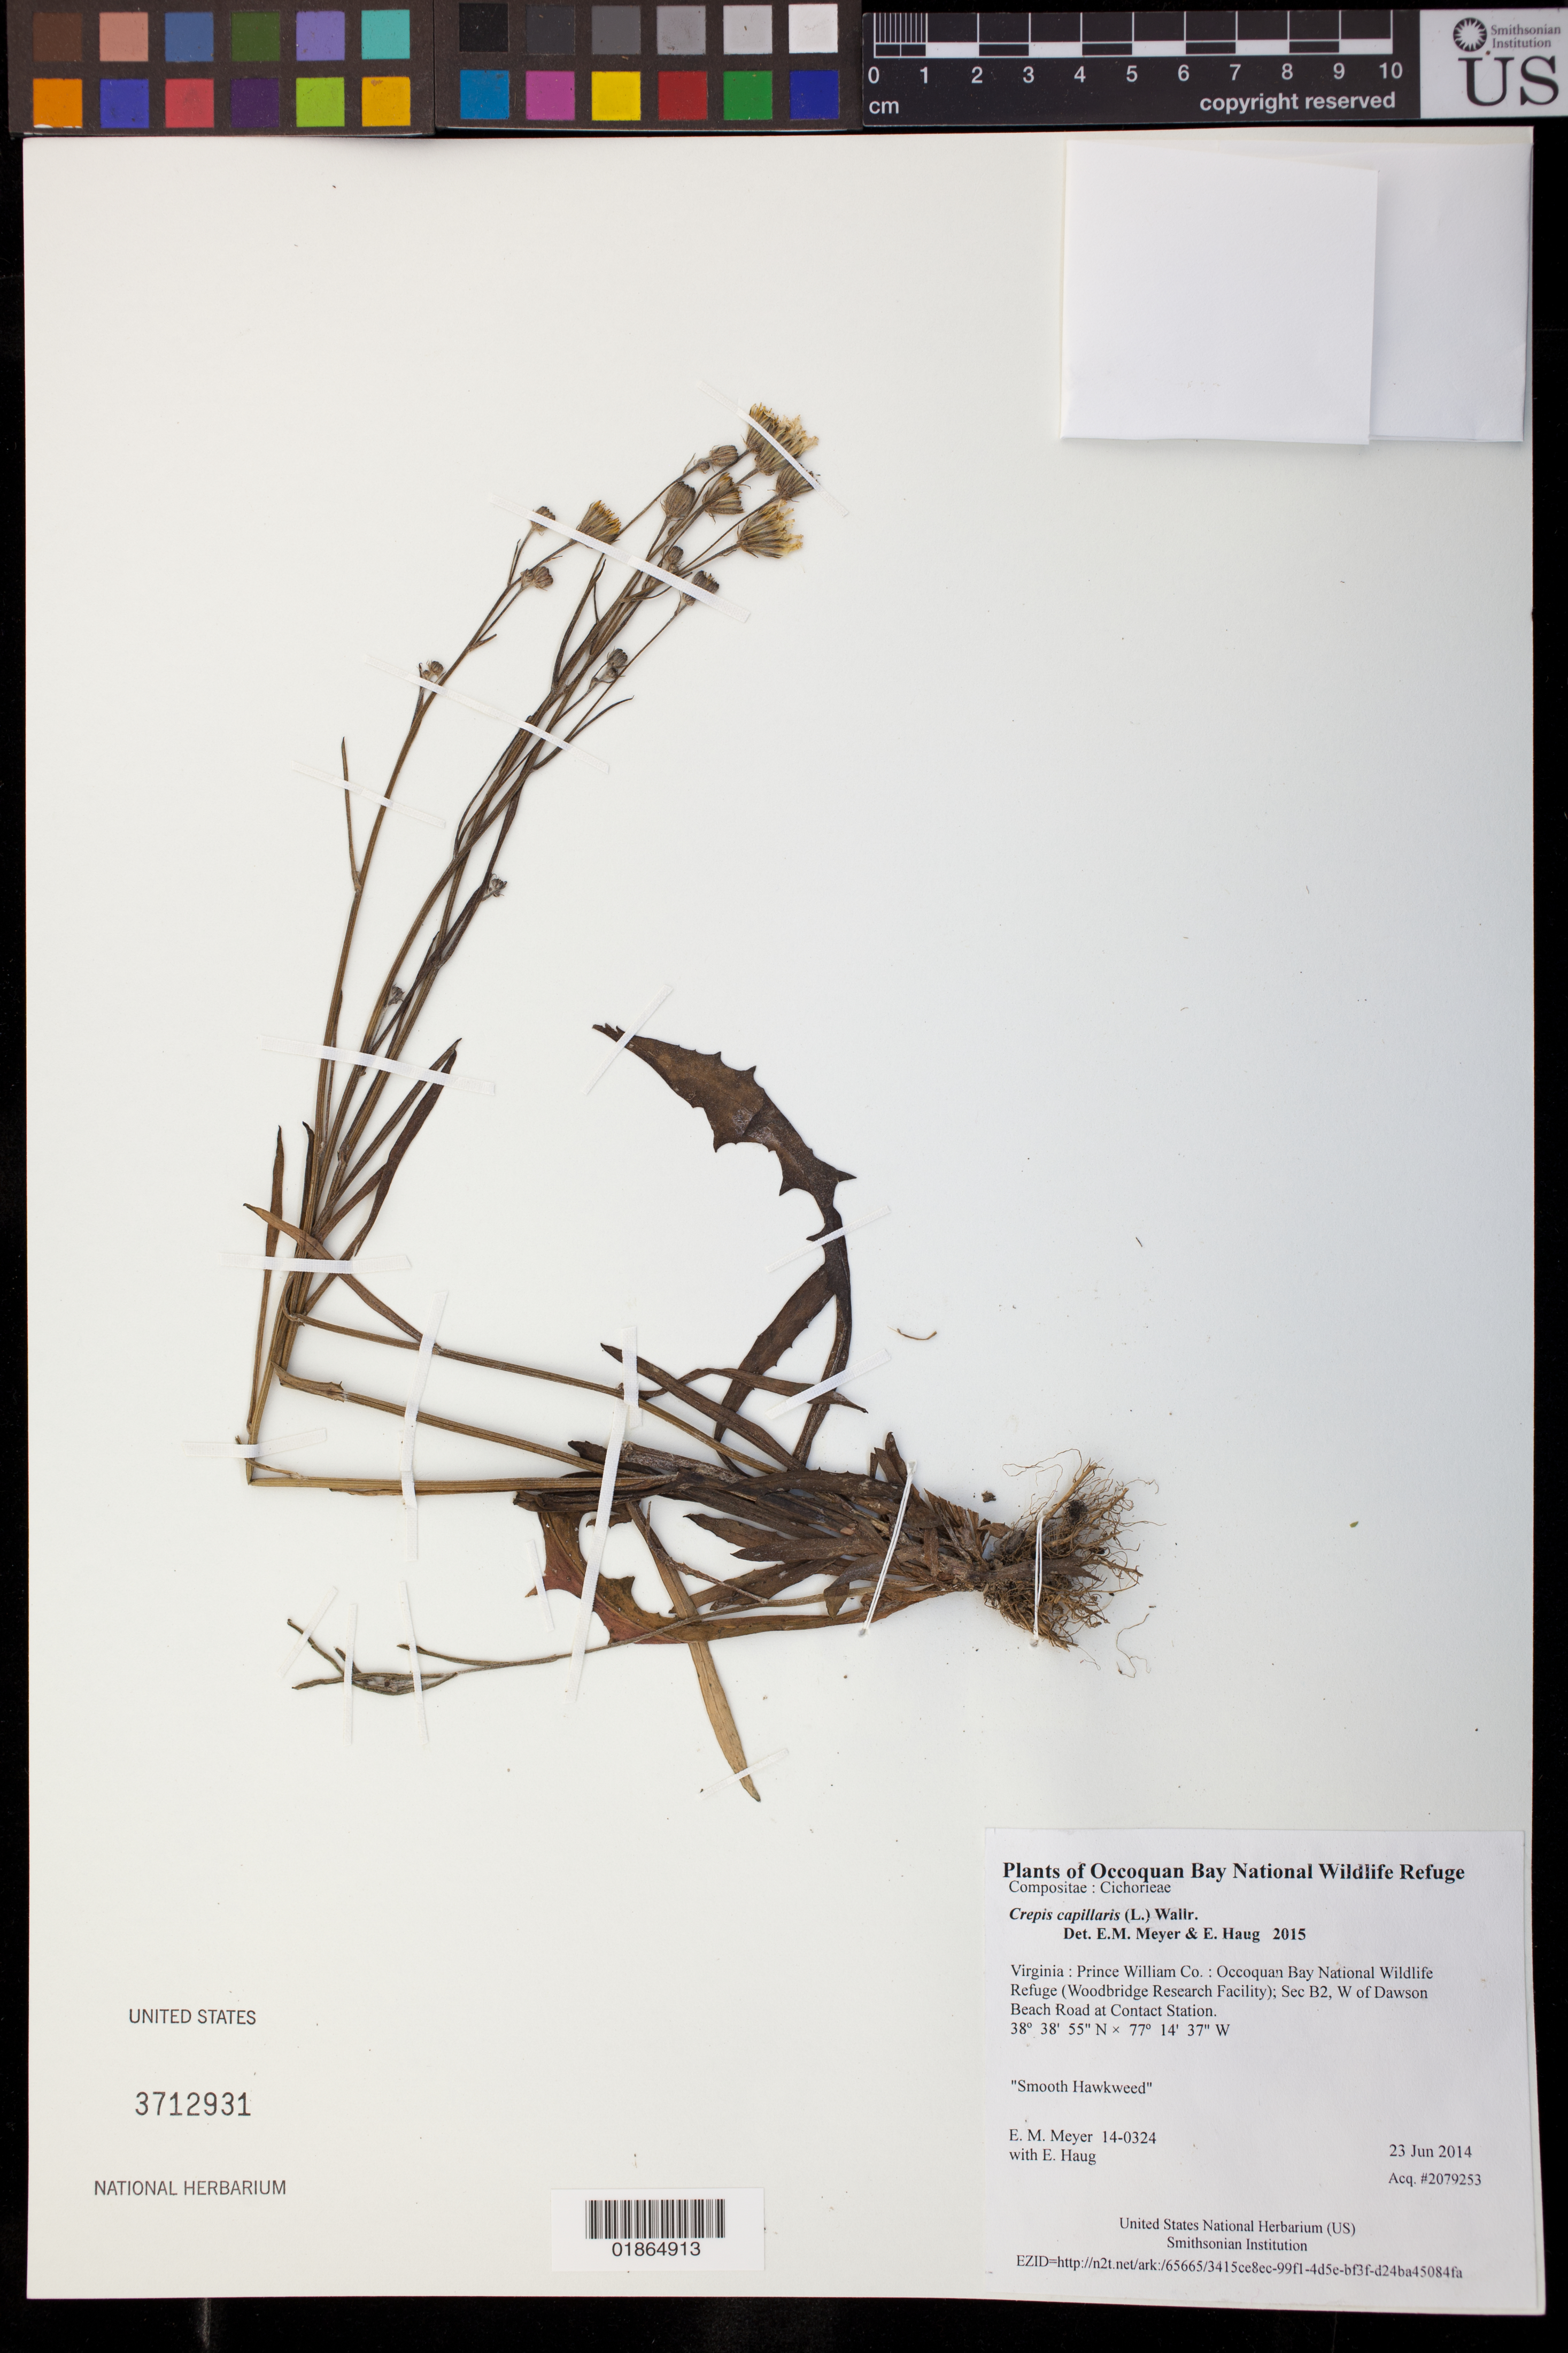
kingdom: Plantae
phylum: Tracheophyta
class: Magnoliopsida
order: Asterales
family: Asteraceae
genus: Crepis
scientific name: Crepis capillaris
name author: (L.) Wallr.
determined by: Meyer, E. M.; Haug, E.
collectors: E. M. Meyer & E. Haug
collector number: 14-0324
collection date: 2014-06-23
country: United States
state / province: Virginia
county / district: Prince William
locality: Occoquan Bay National Wildlife Refuge (Woodbridge Research Facility); Sec B2, W of Dawson Beach Road at Contact Station.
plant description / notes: Smooth Hawkweed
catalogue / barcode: US 3712931